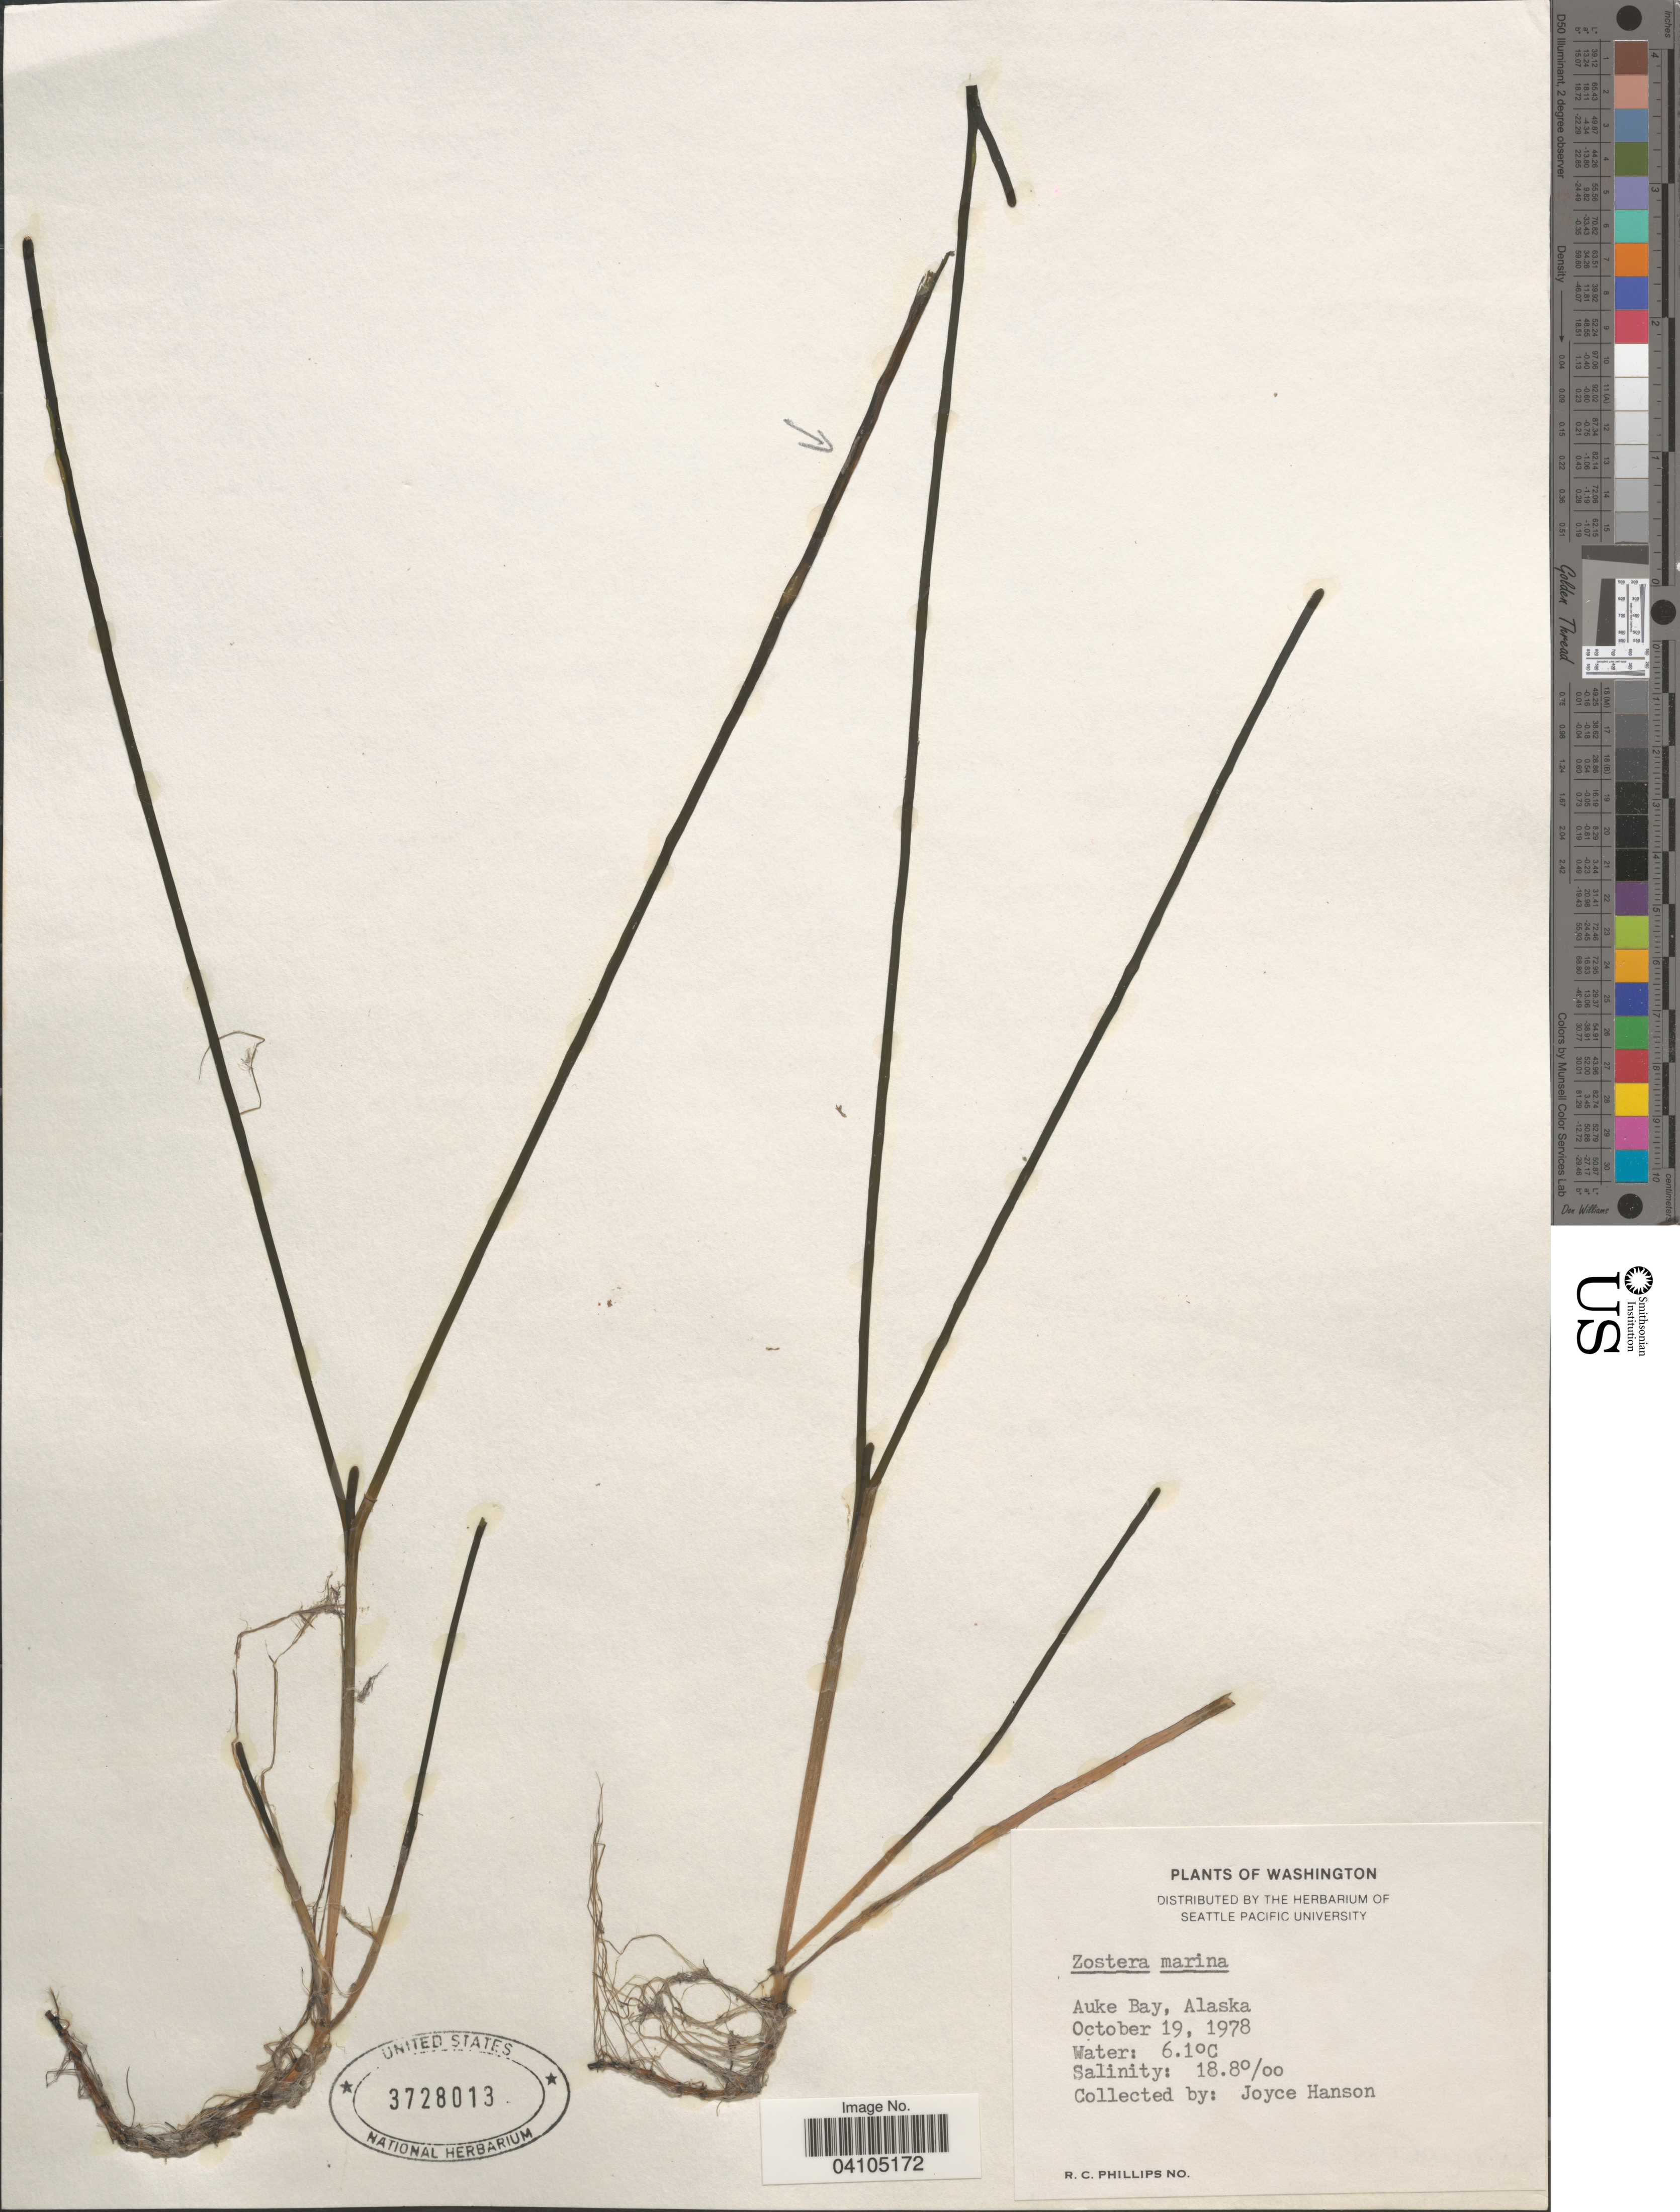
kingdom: Plantae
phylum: Tracheophyta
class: Liliopsida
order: Alismatales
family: Zosteraceae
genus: Zostera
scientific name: Zostera marina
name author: L.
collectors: J. Hanson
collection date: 1978-10-19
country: United States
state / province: Alaska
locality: Auke Bay.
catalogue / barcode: US 3728013